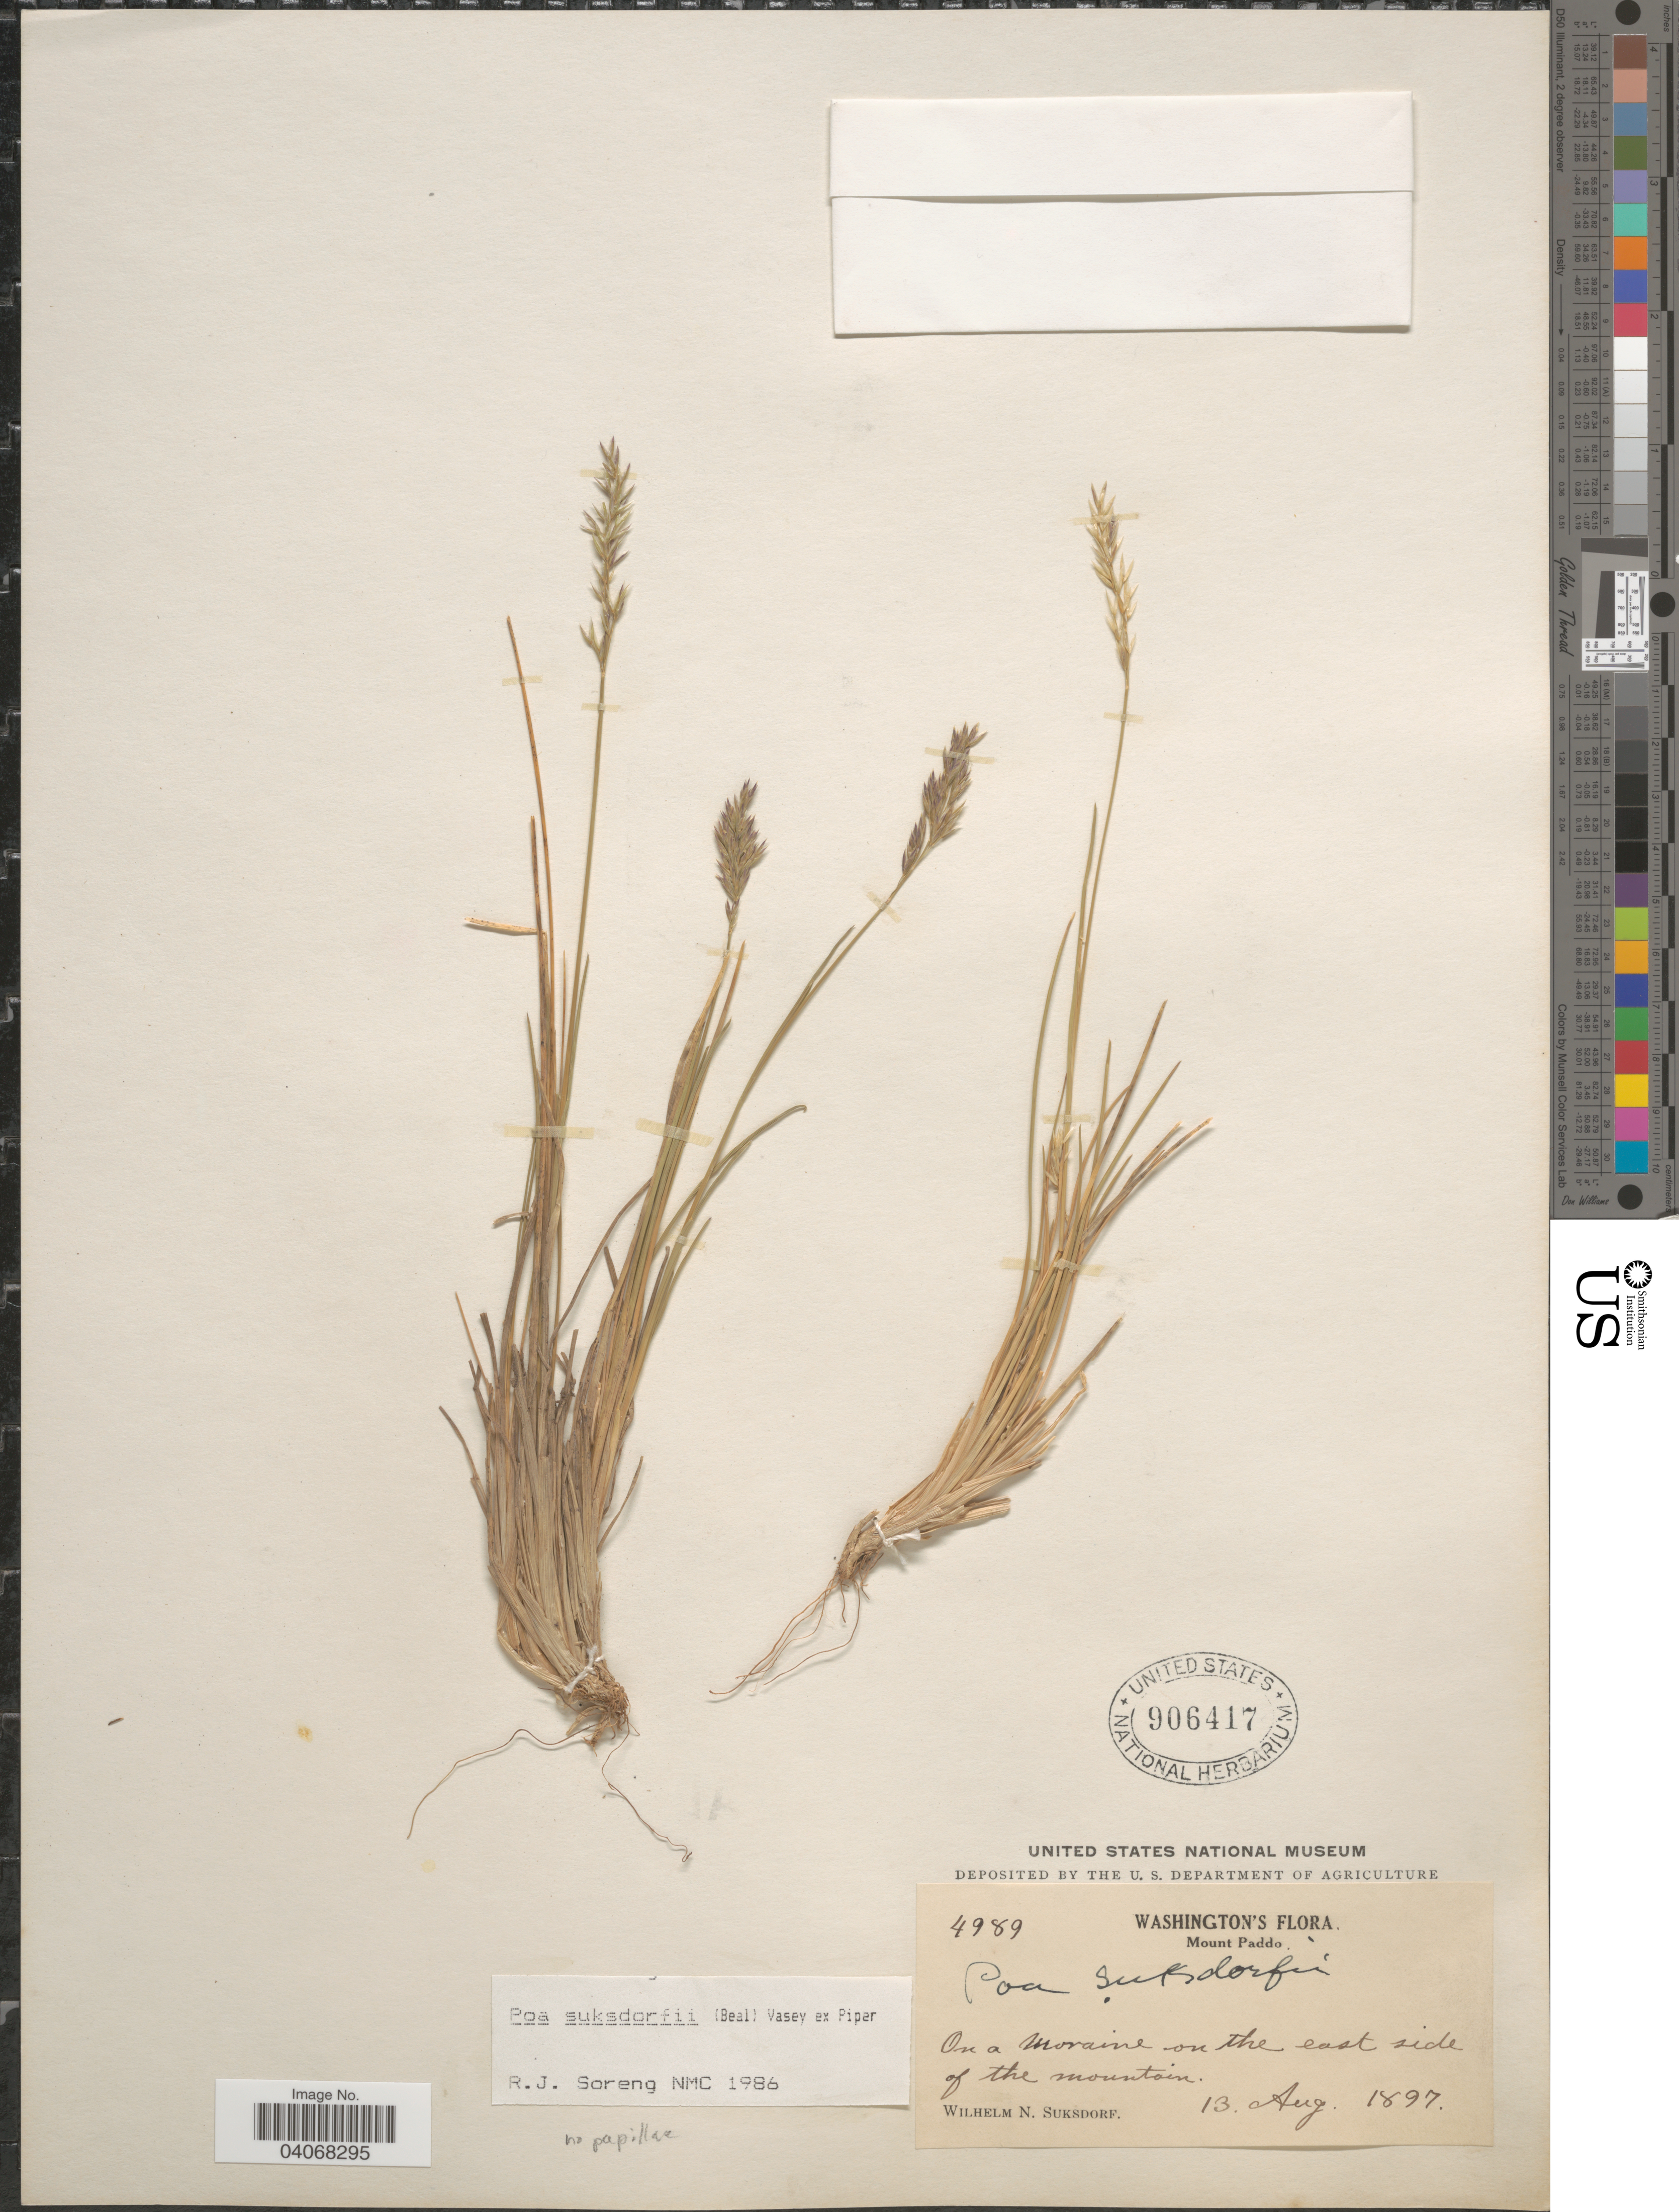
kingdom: Plantae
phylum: Tracheophyta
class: Liliopsida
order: Poales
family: Poaceae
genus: Poa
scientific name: Poa suksdorfii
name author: (W.J. Beal) Vasey ex Piper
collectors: W. N. Suksdorf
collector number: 4989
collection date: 1897-08-13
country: United States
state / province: Washington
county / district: Skamania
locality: Mount Paddo. On a Moraine on the east side of the mountain.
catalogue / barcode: US 906417